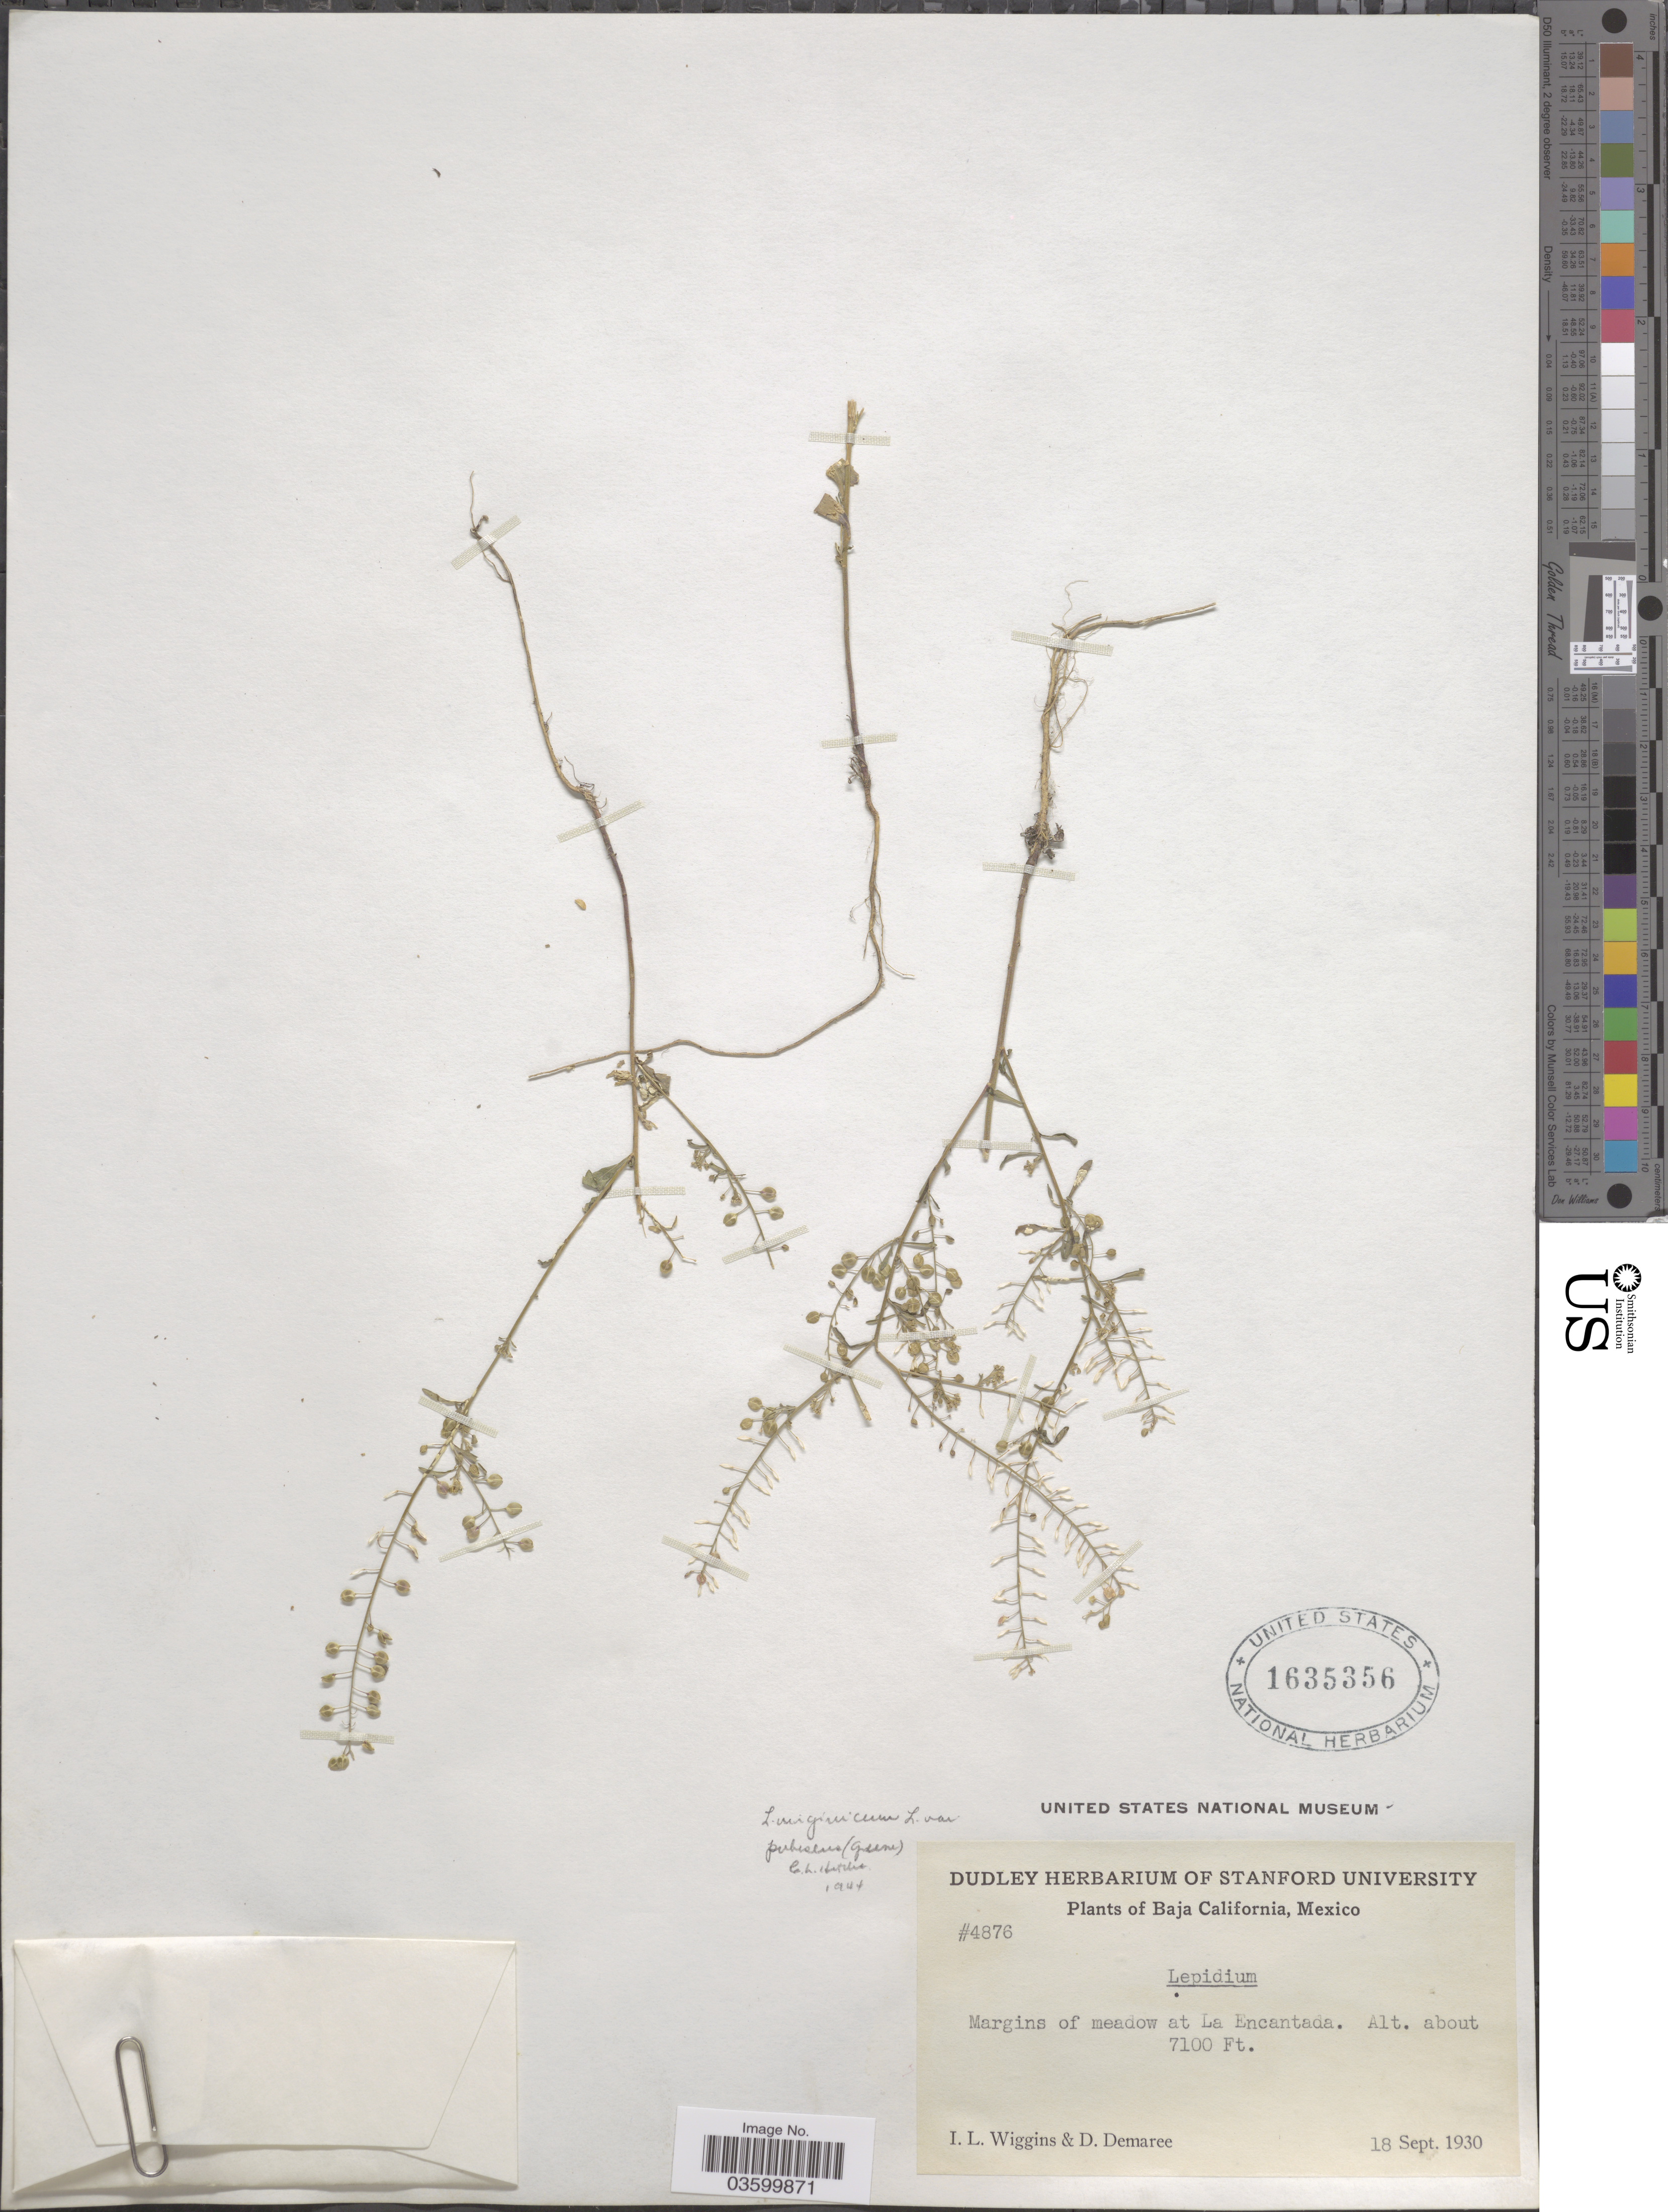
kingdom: Plantae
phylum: Tracheophyta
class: Magnoliopsida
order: Brassicales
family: Brassicaceae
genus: Lepidium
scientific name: Lepidium virginicum var. pubescens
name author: (Greene) C.L. Hitchc.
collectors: I. L. Wiggins & D. Demaree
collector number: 4876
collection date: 1930-09-18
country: Mexico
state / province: Baja California Norte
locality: Margins of meadow at La Encantada.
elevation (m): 2164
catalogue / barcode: US 1635356